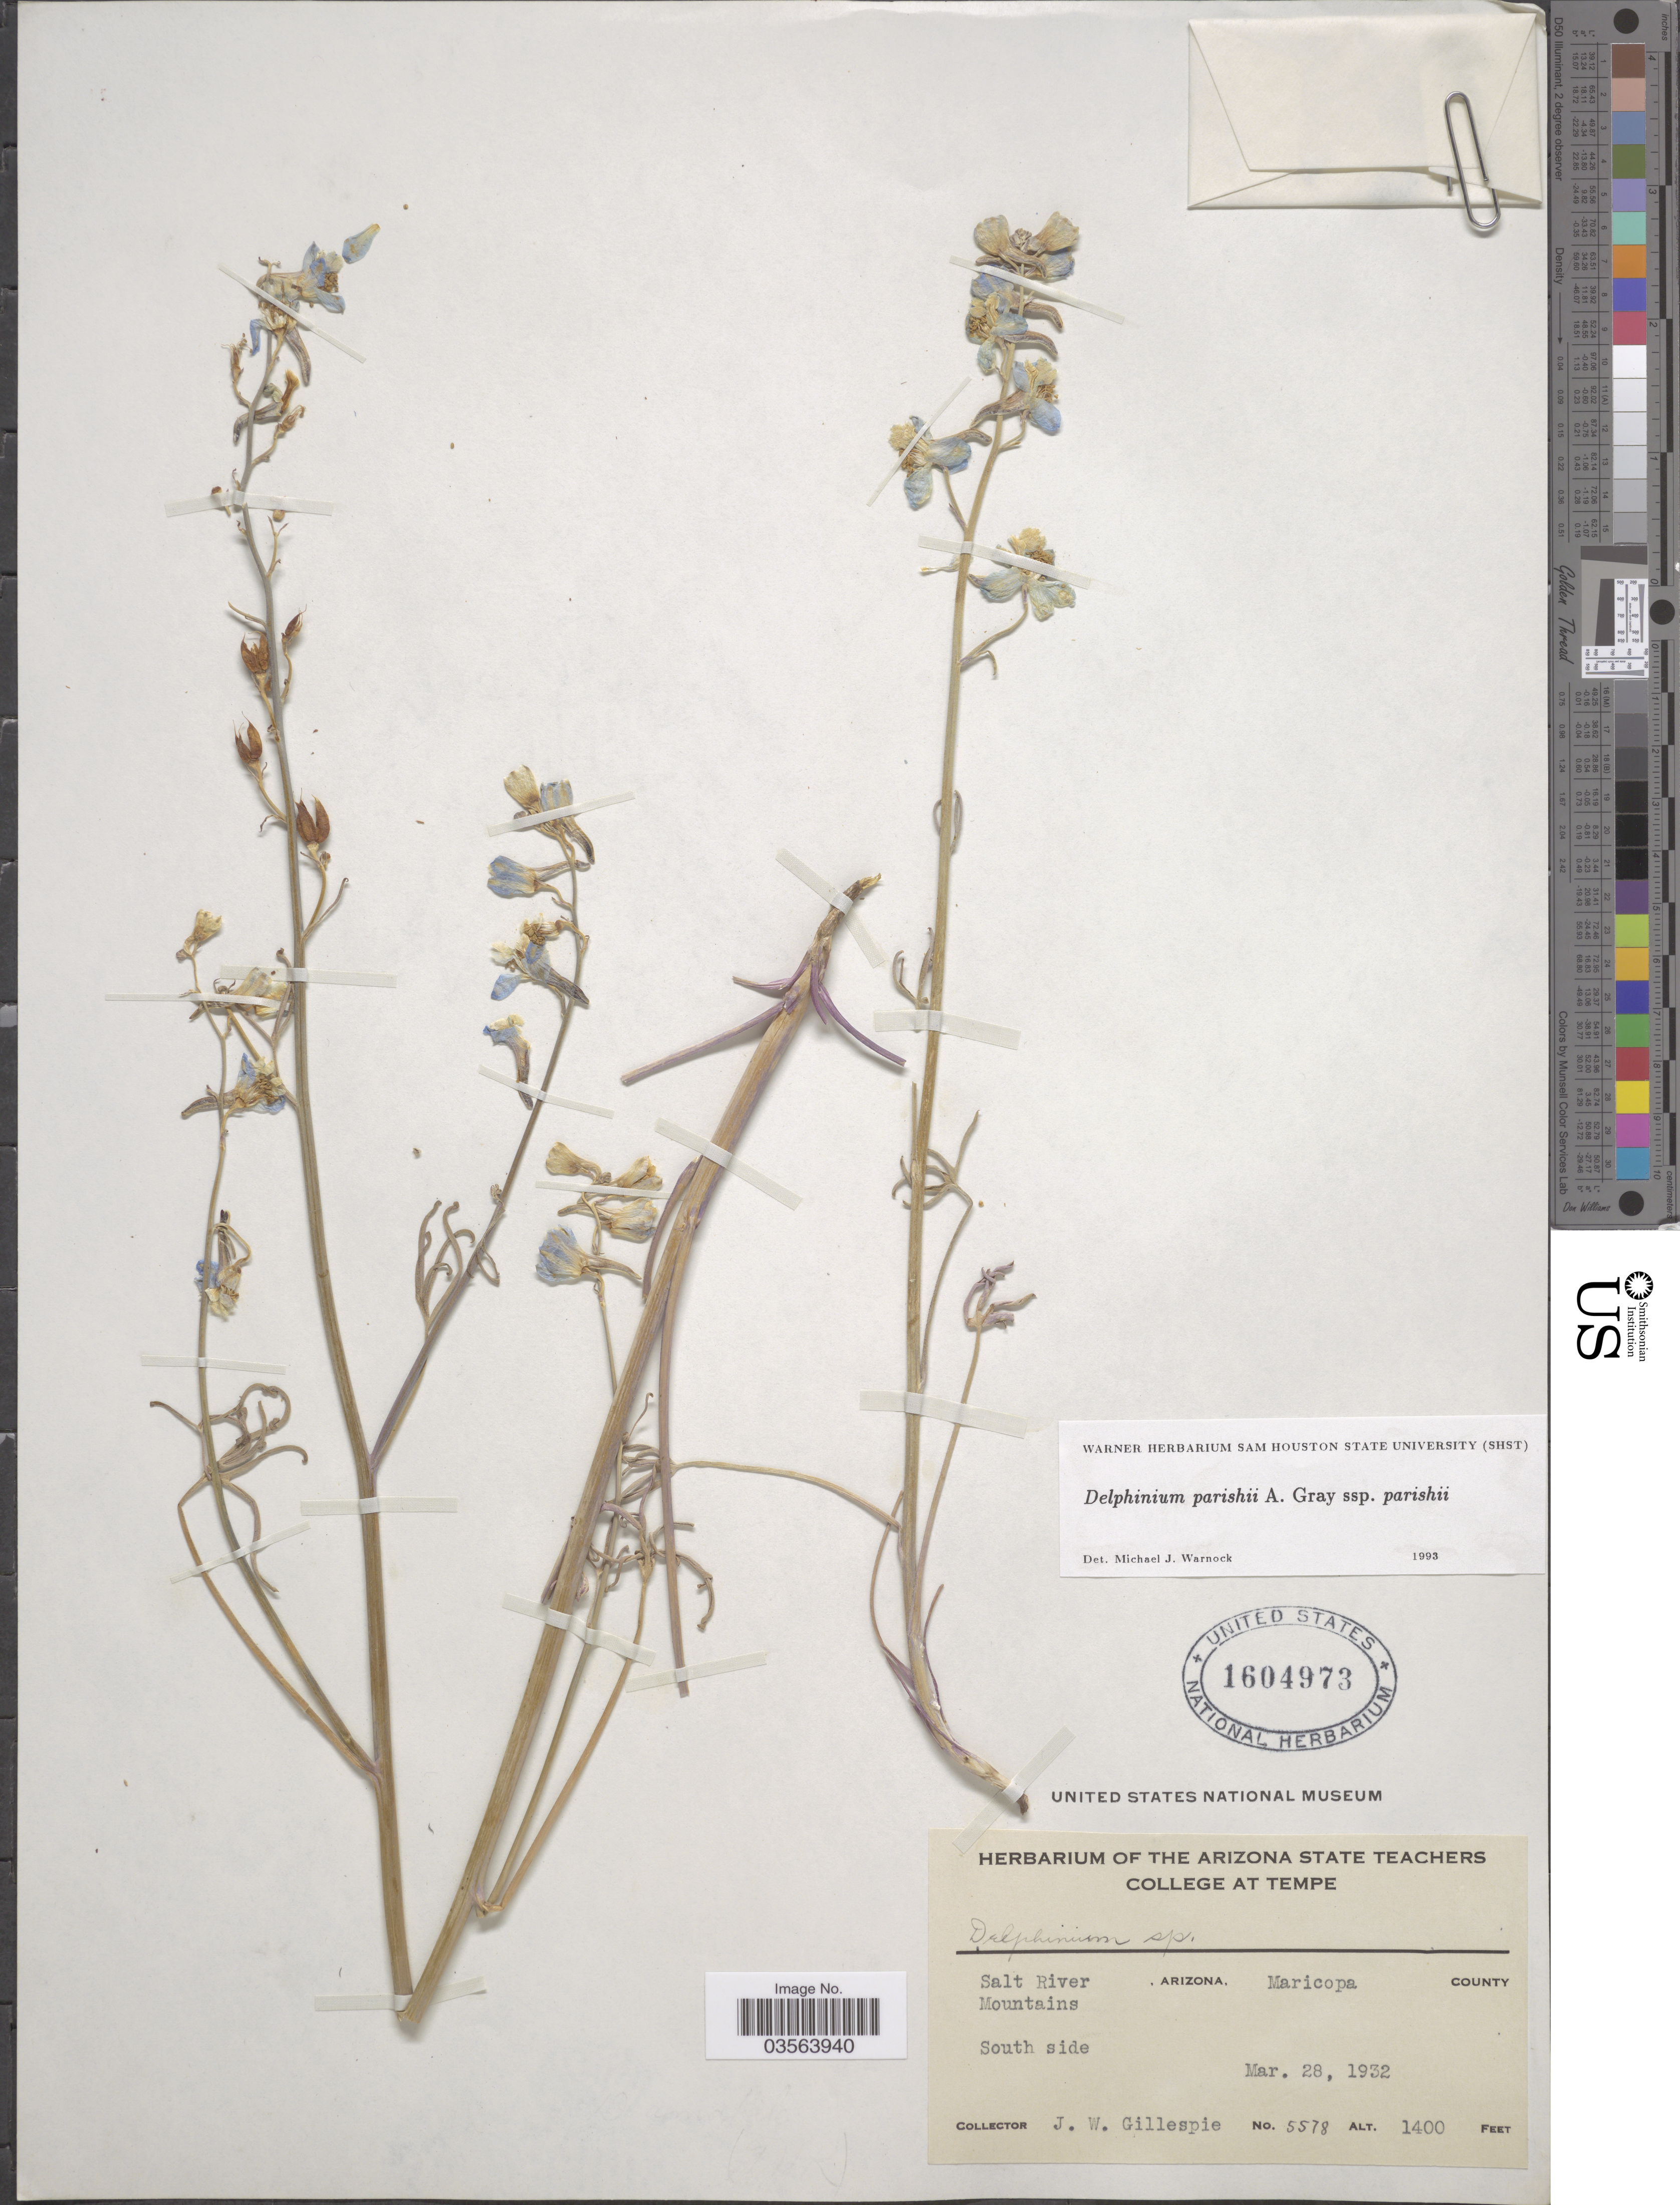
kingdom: Plantae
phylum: Tracheophyta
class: Magnoliopsida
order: Ranunculales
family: Ranunculaceae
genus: Delphinium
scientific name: Delphinium parishii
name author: A. Gray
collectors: J. W. Gillespie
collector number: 5578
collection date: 1932-03-28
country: United States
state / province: Arizona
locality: Salt River, Maricopa County Mountains. South side.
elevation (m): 427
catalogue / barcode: US 1604973